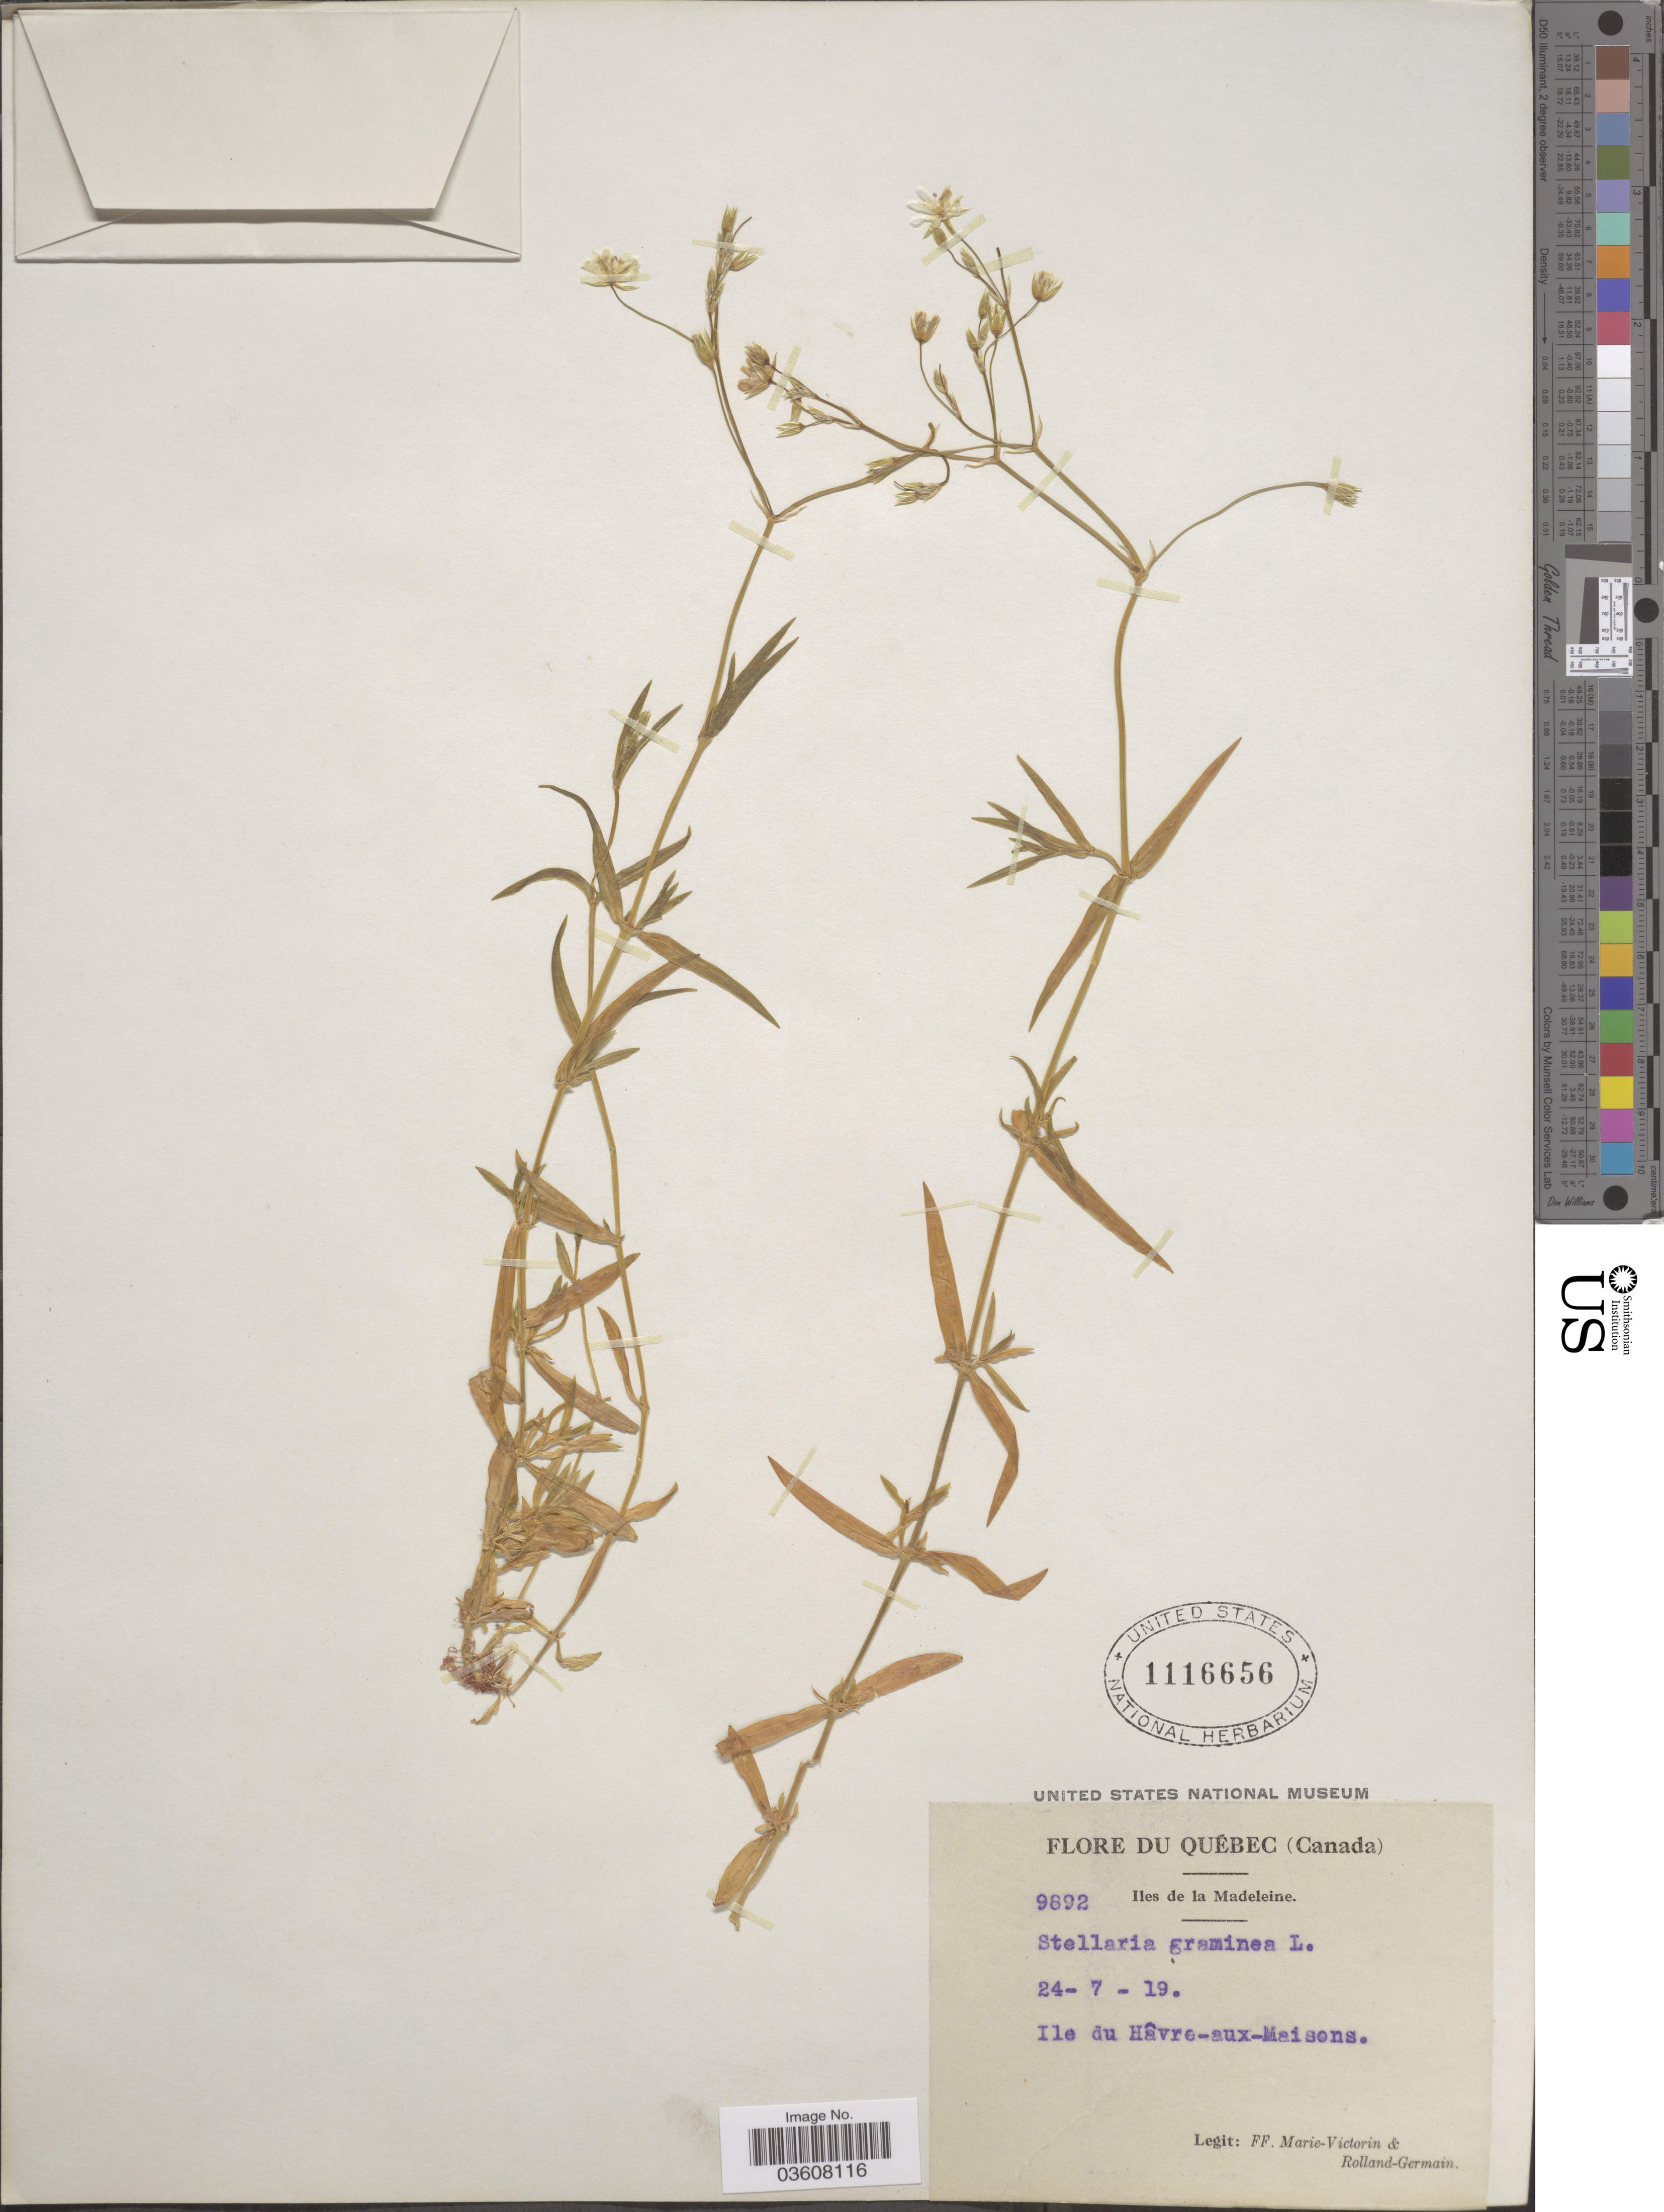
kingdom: Plantae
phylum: Tracheophyta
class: Magnoliopsida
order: Caryophyllales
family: Caryophyllaceae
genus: Stellaria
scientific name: Stellaria graminea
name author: L.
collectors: F. Marie-Victorin & Rolland-Germain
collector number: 9892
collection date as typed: Transcribed d/m/y: 24/7/19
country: Canada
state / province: Quebec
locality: Iles de la Madeleine. Ile du Hâvre-aux-Maisons.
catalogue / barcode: US 1116656